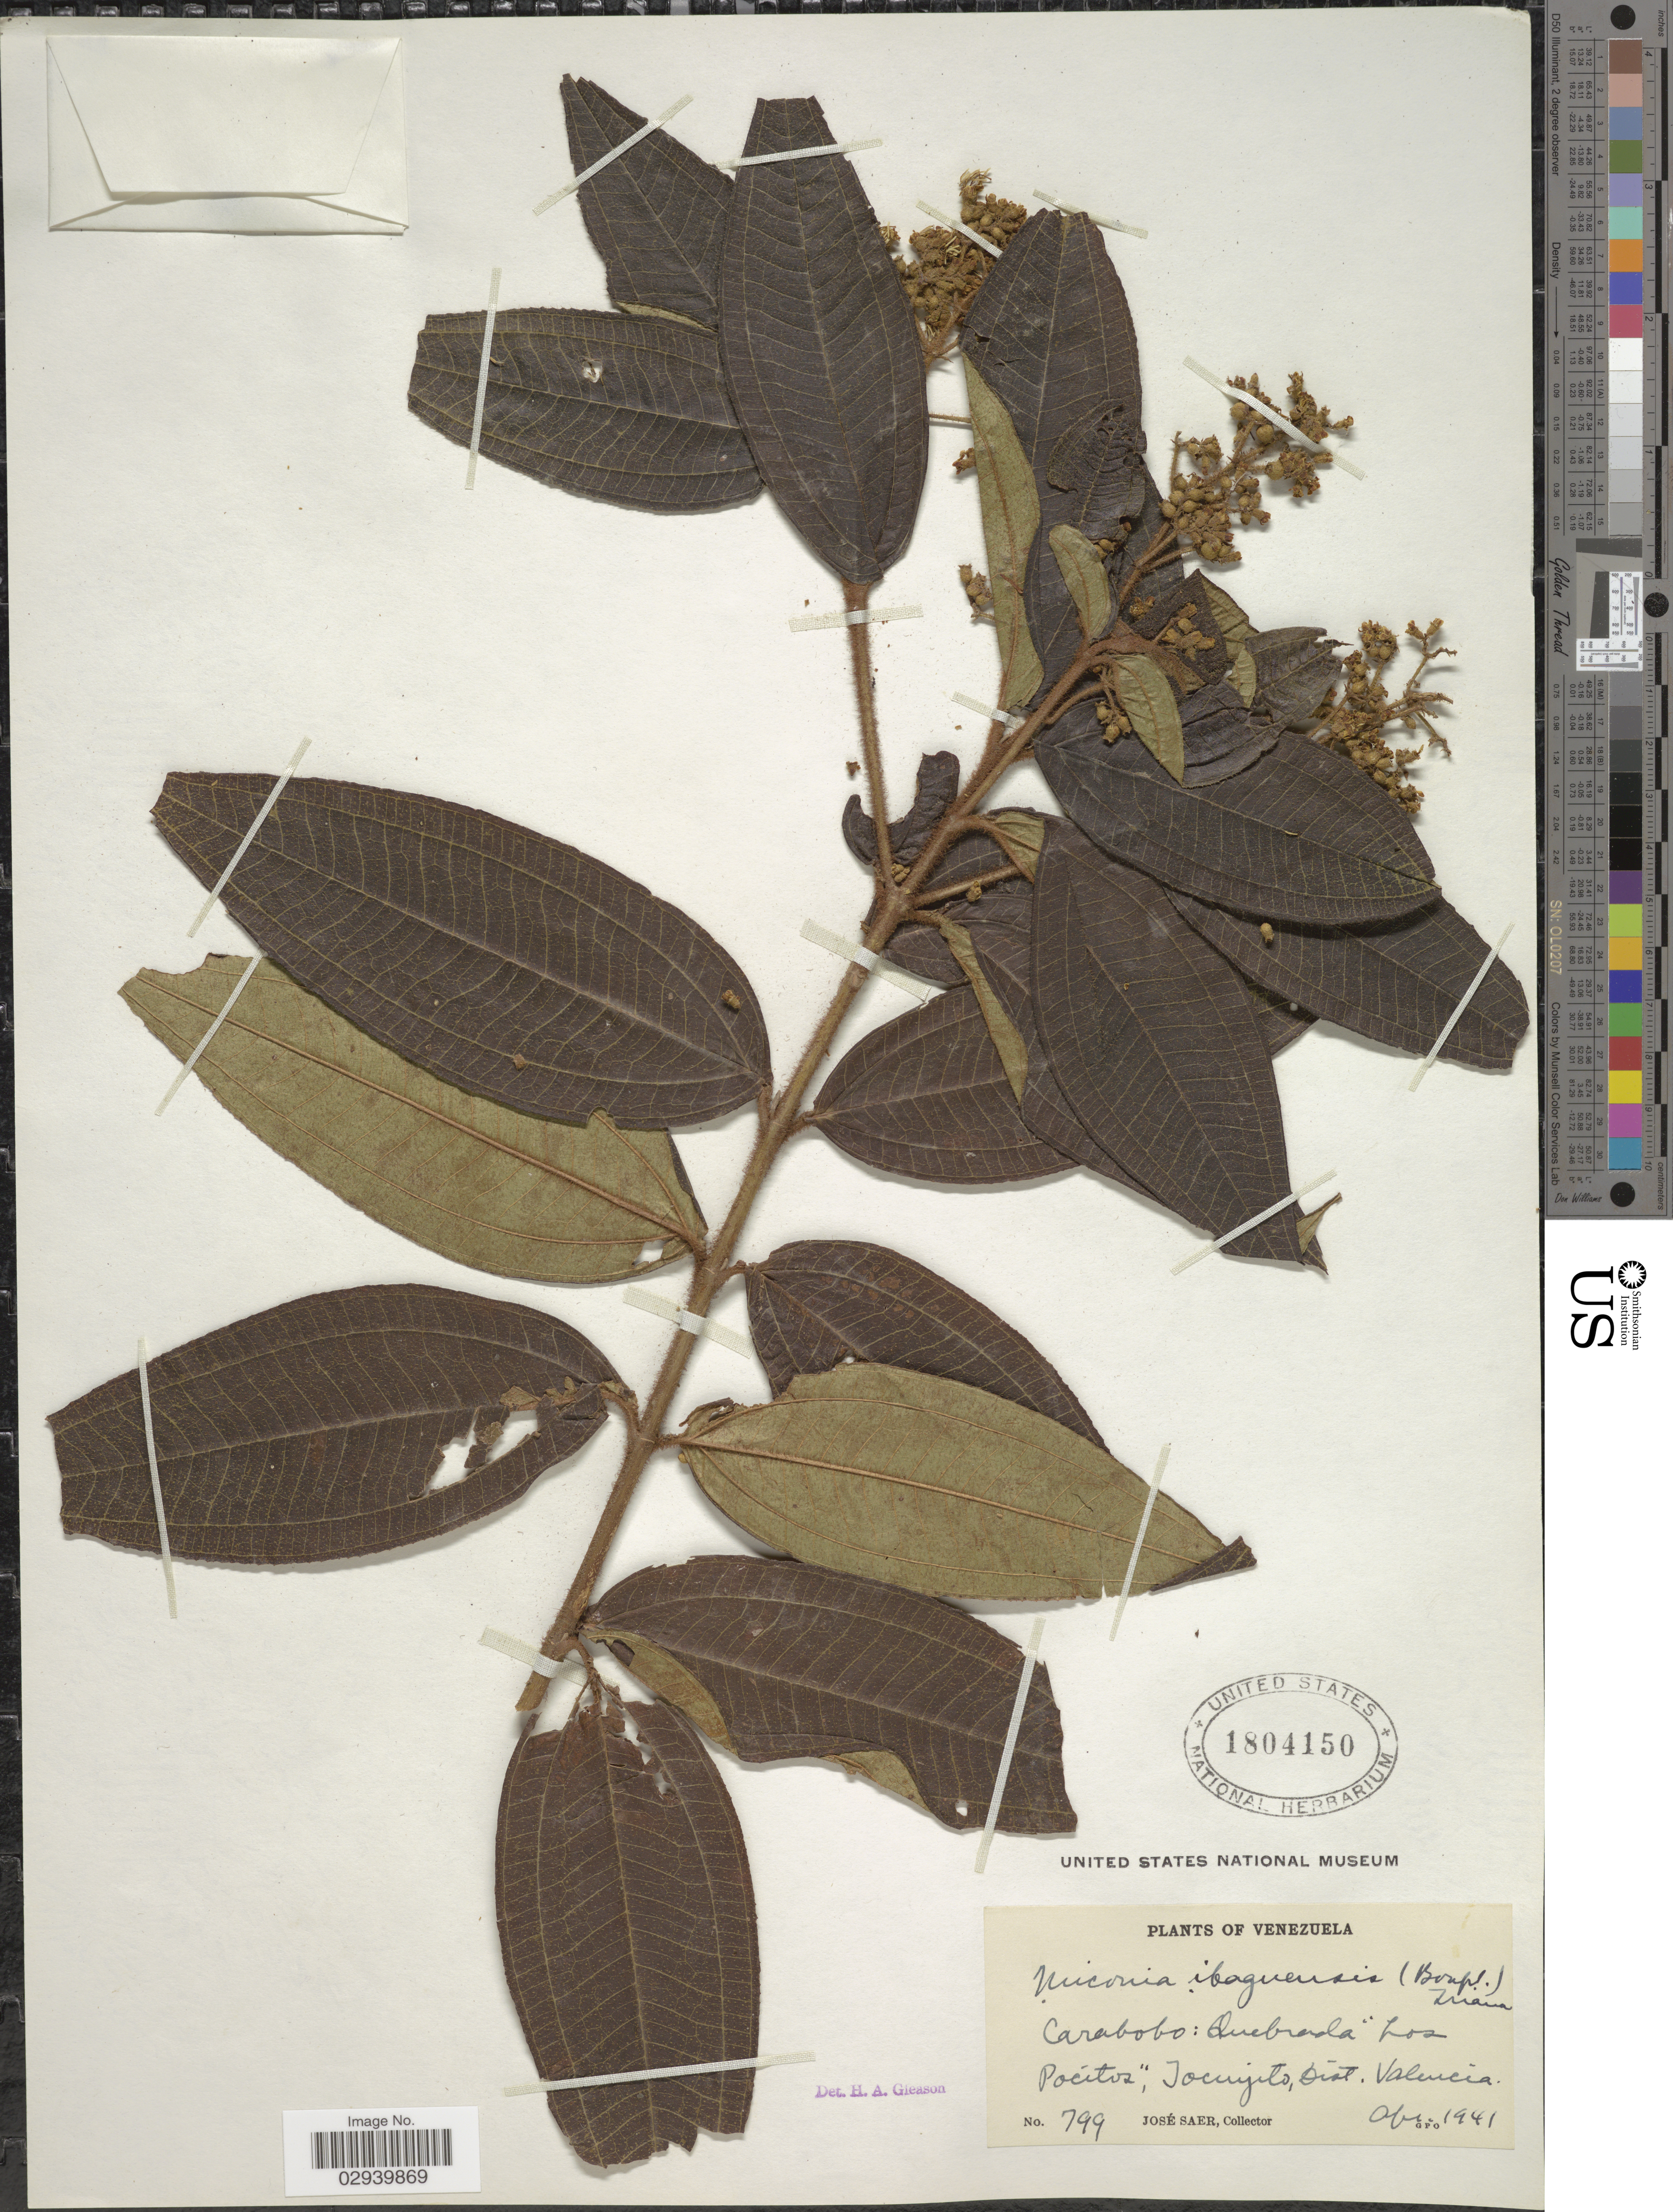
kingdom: Plantae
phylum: Tracheophyta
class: Magnoliopsida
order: Myrtales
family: Melastomataceae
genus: Miconia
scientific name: Miconia ibaguensis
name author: (Bonpl.) Triana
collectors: J. Saer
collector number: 799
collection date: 1941-04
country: Venezuela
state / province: Carabobo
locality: Carabobo: Quebrada "Los Pocítos", Jocuyito, Dist. Valencia.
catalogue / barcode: US 1804150